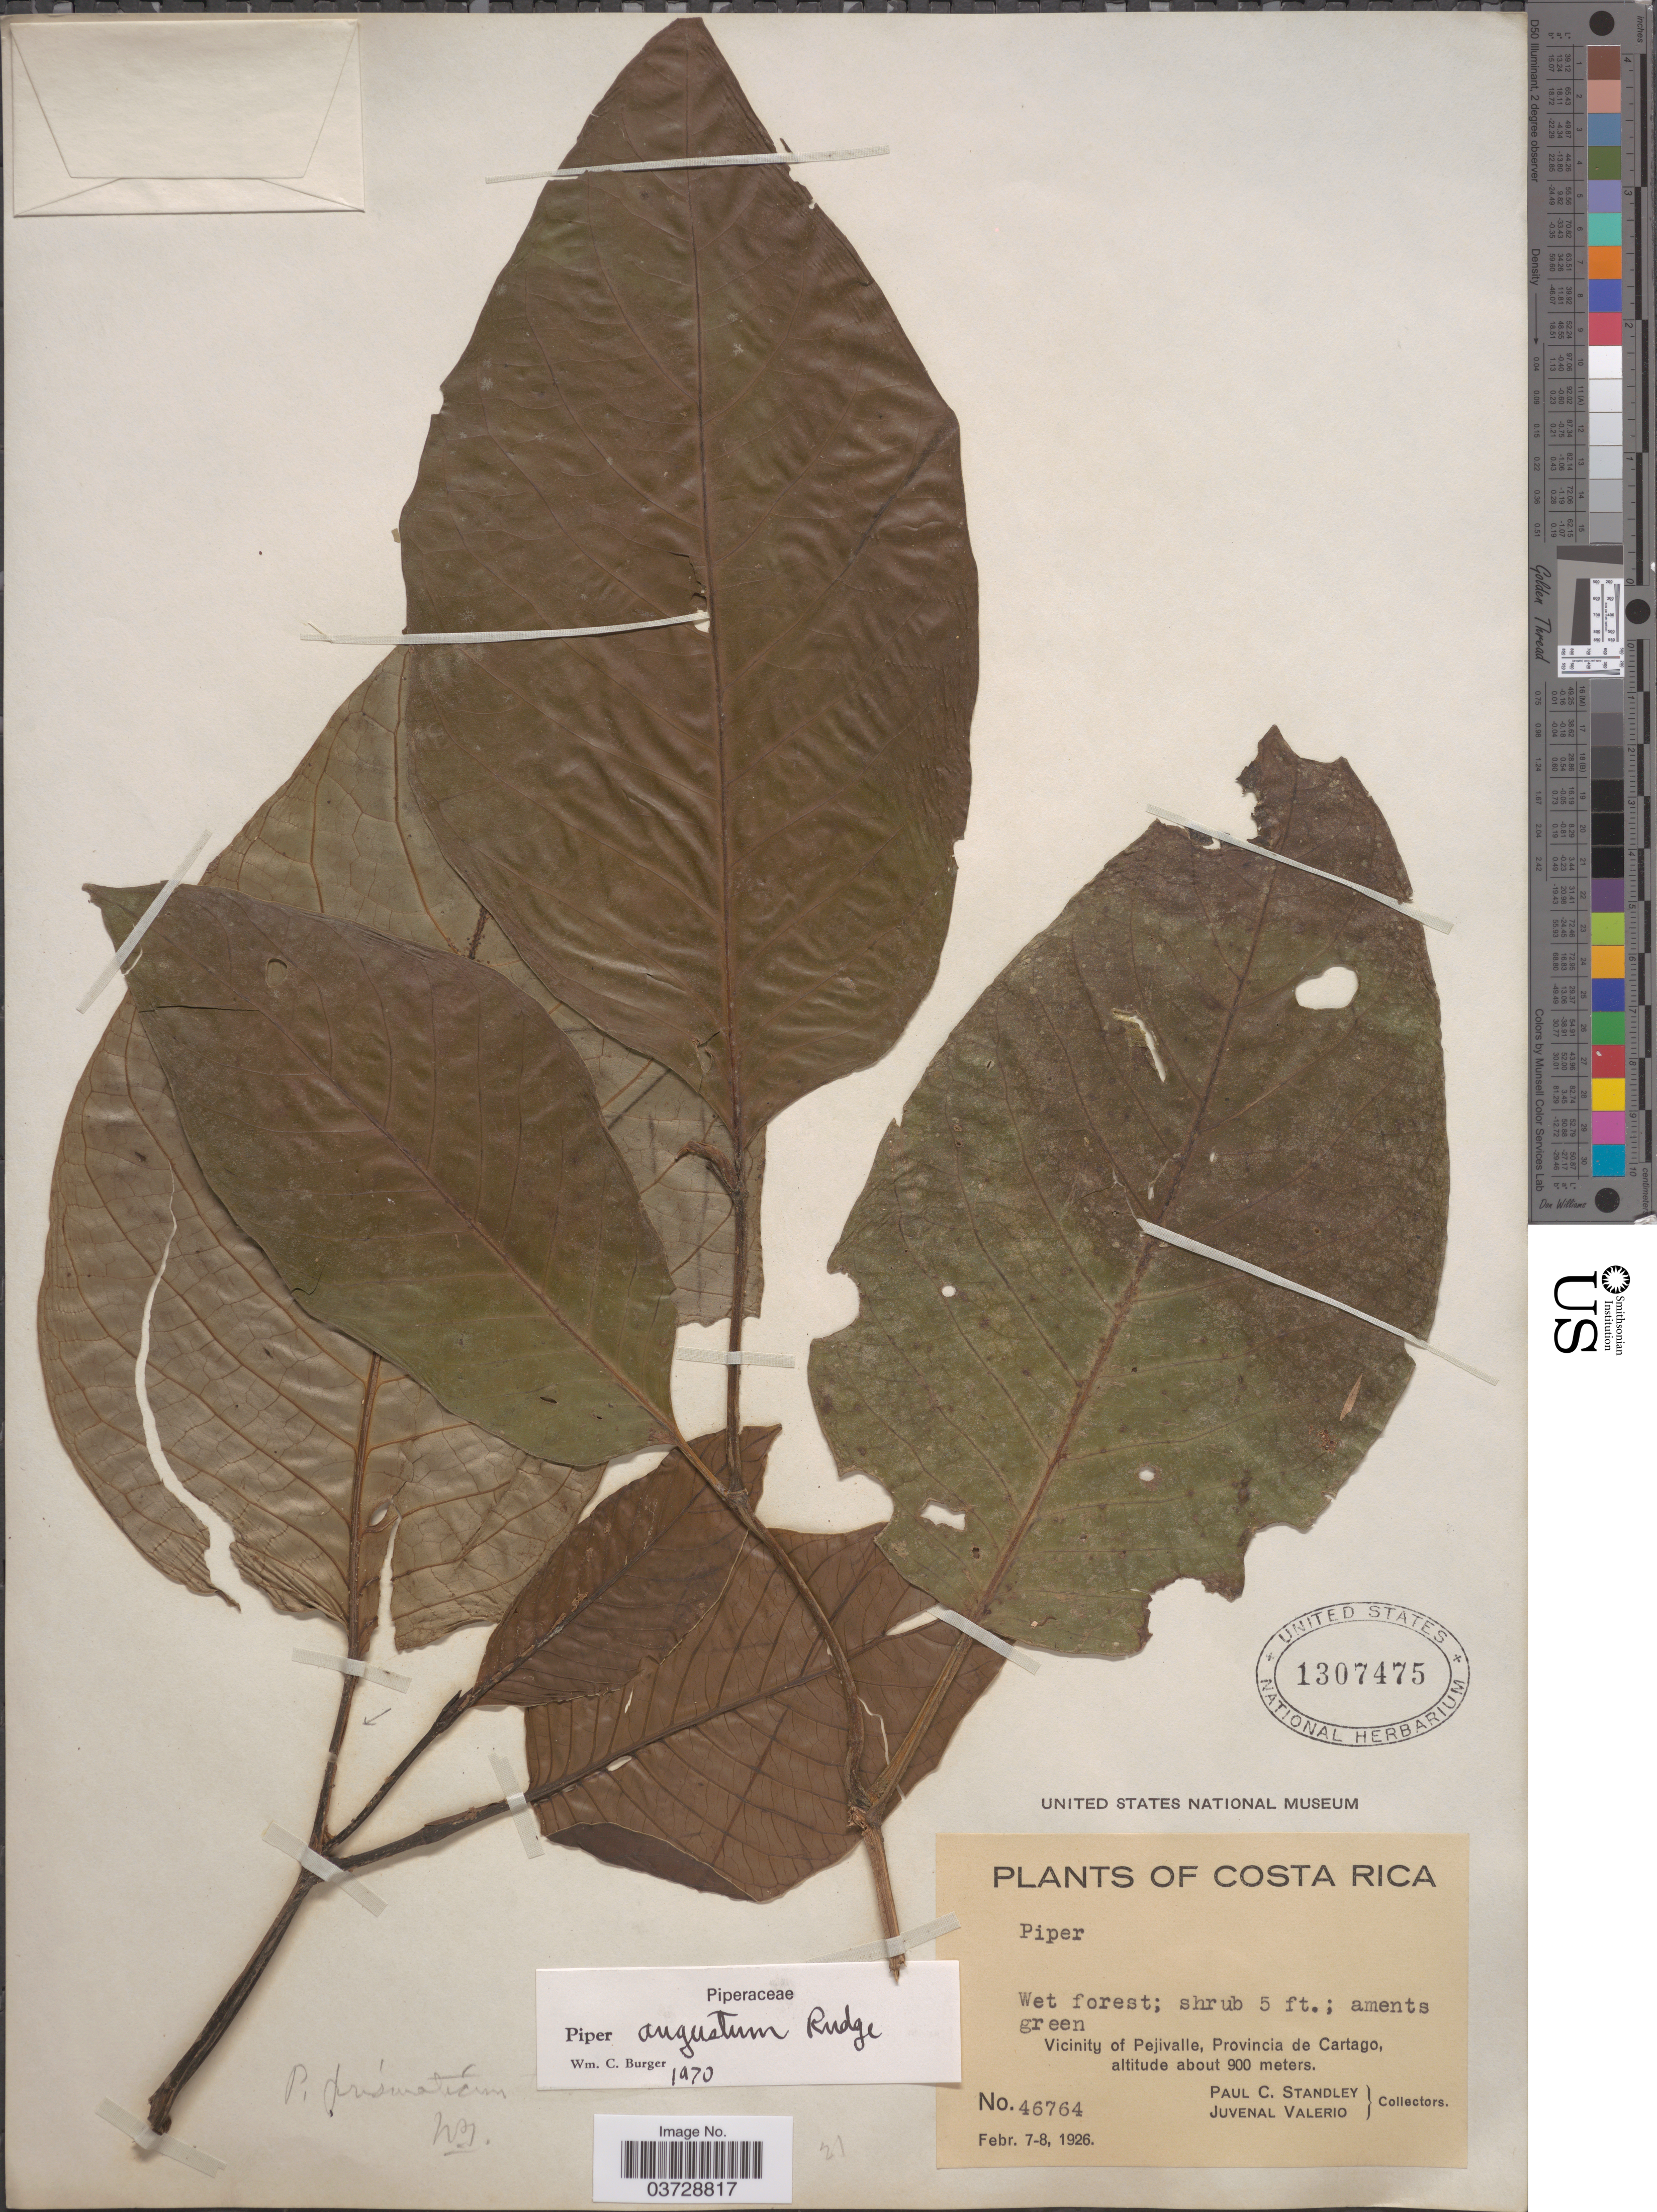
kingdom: Plantae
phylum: Tracheophyta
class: Magnoliopsida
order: Piperales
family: Piperaceae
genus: Piper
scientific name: Piper augustum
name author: Rudge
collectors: P. C. Standley & J. Valerio R.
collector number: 46764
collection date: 1926-02-07/1926-02-08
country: Costa Rica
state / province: Cartago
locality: Vicinity of Pejivalle.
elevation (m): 900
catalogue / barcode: US 1307475